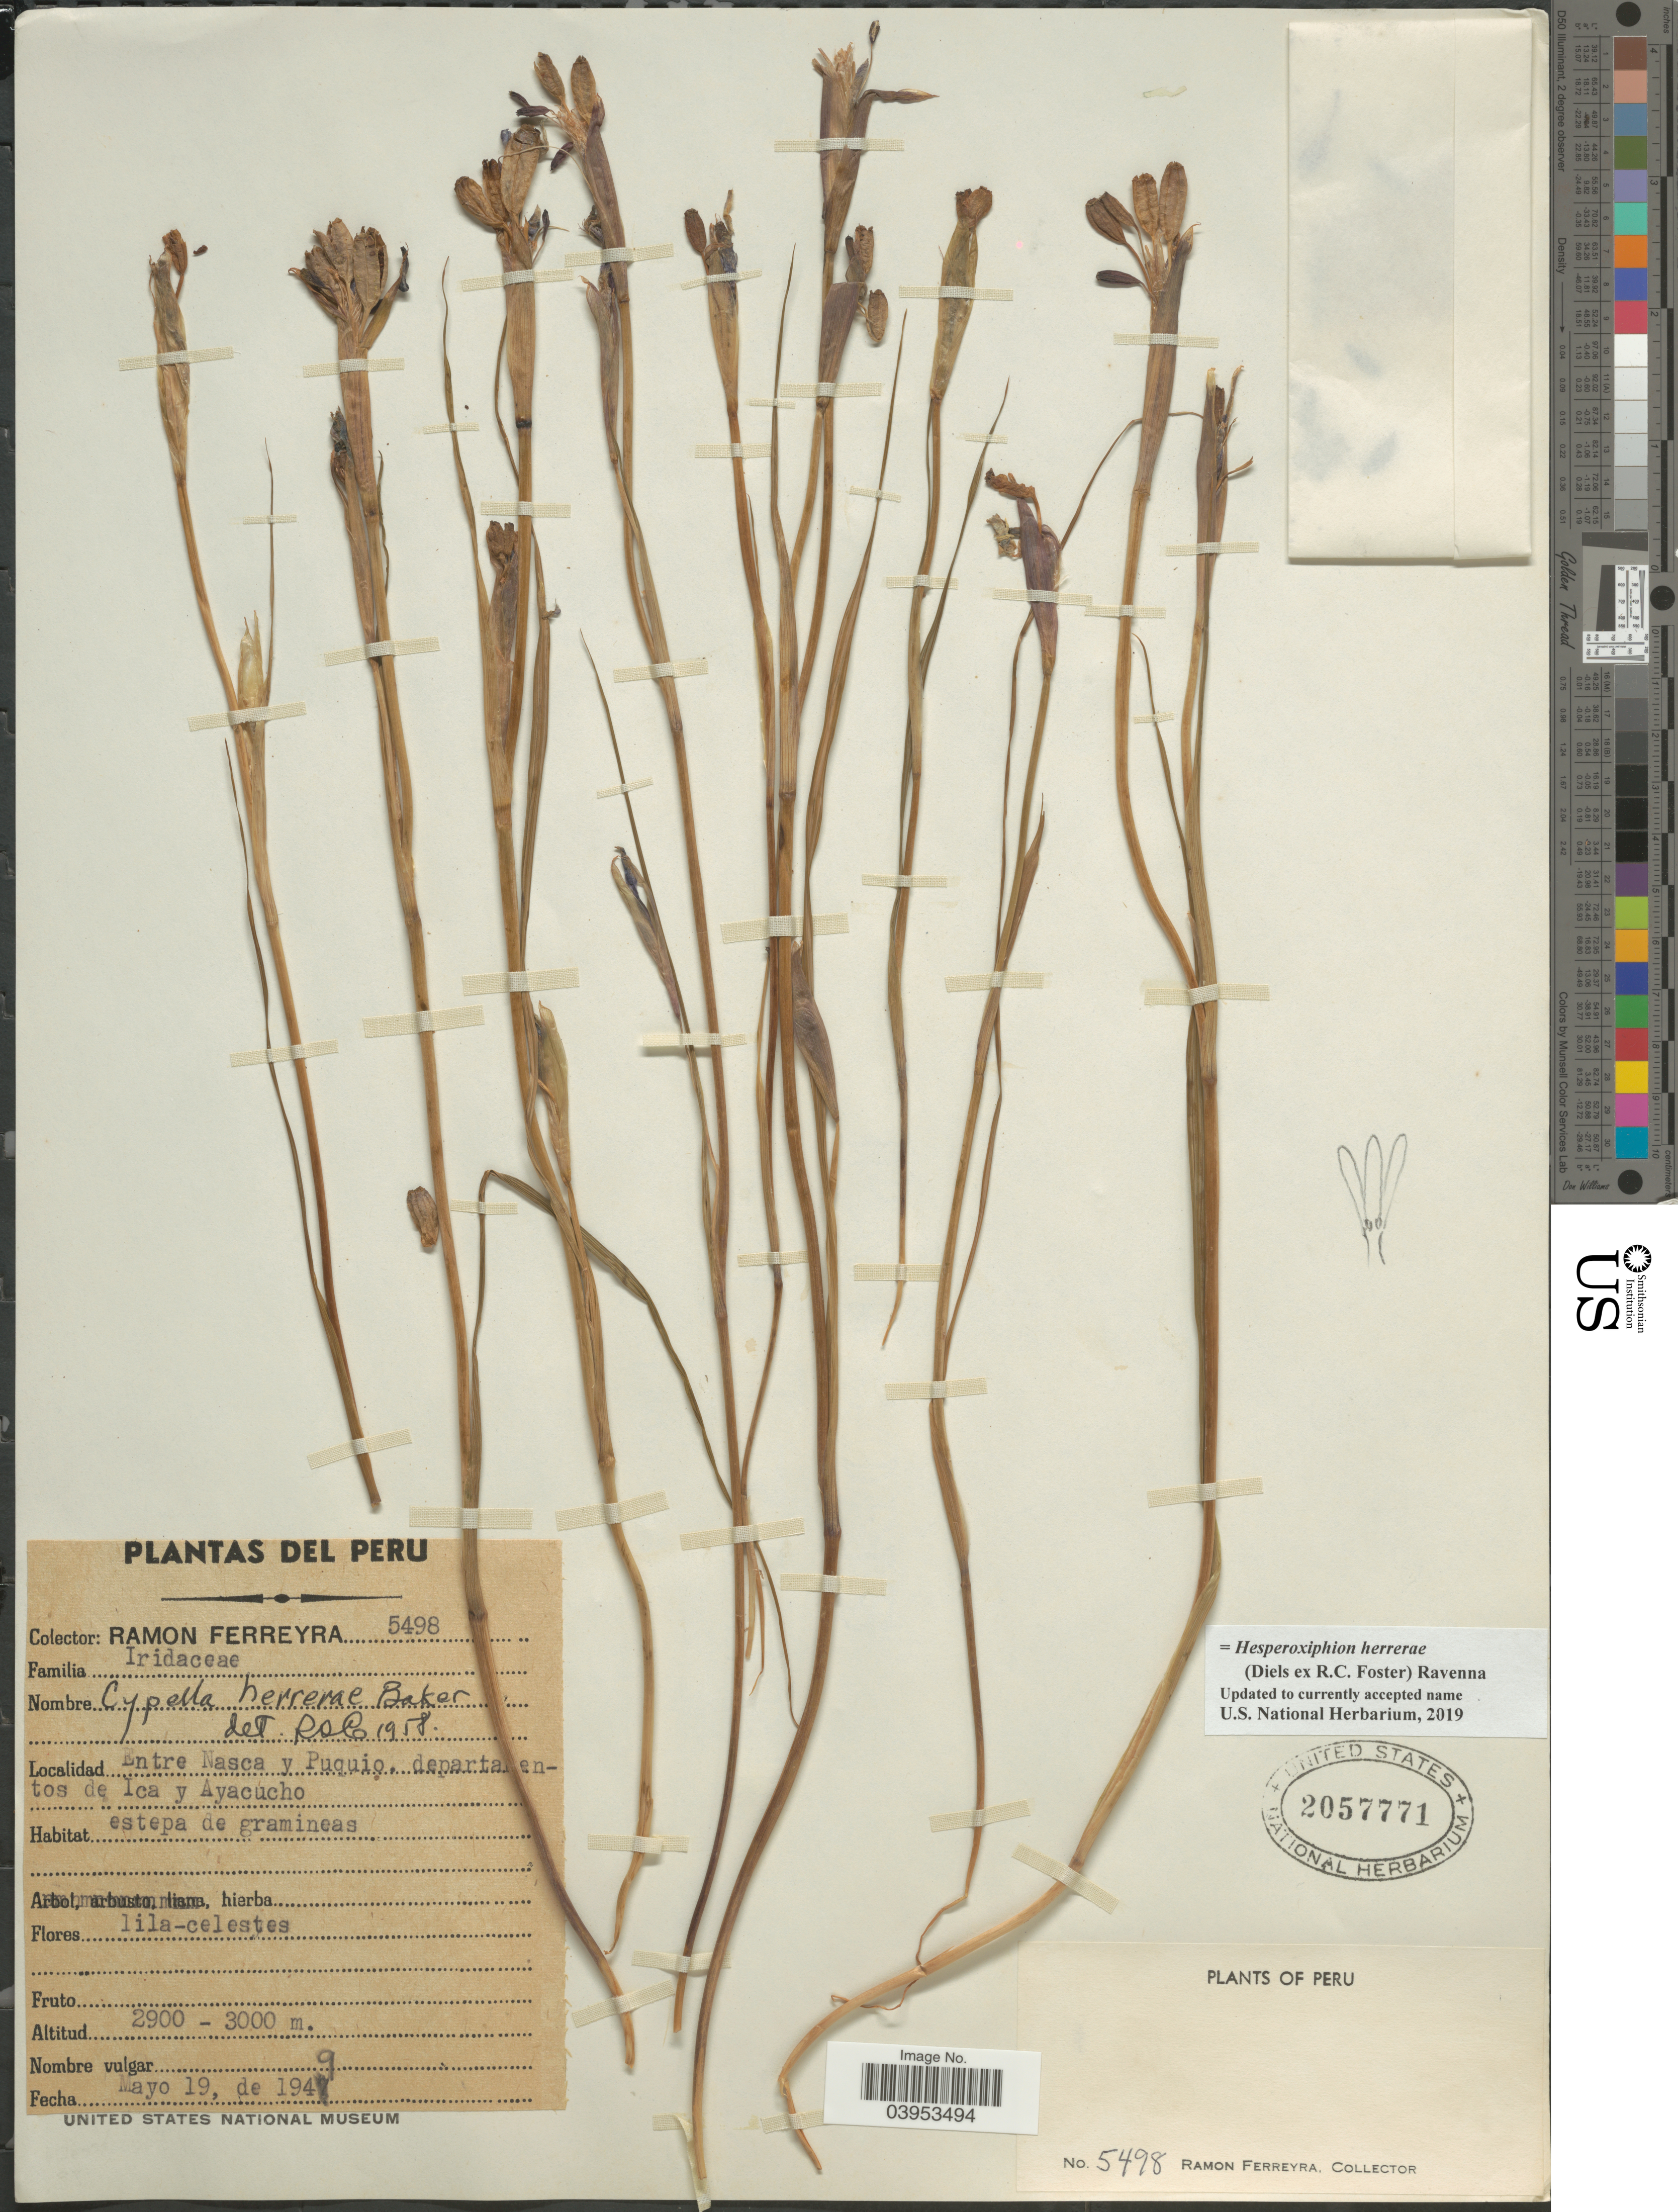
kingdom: Plantae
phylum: Tracheophyta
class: Liliopsida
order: Asparagales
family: Iridaceae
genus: Hesperoxiphion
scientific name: Hesperoxiphion herrerae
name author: (R.C. Foster) Ravenna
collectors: R. A. Ferreyra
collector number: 5498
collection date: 1949-05-19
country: Peru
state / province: Ayacucho / Ica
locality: Entre Nasca (Nazca prov.) y Puquio (Lucanas prov.)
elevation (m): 2900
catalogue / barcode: US 2057771